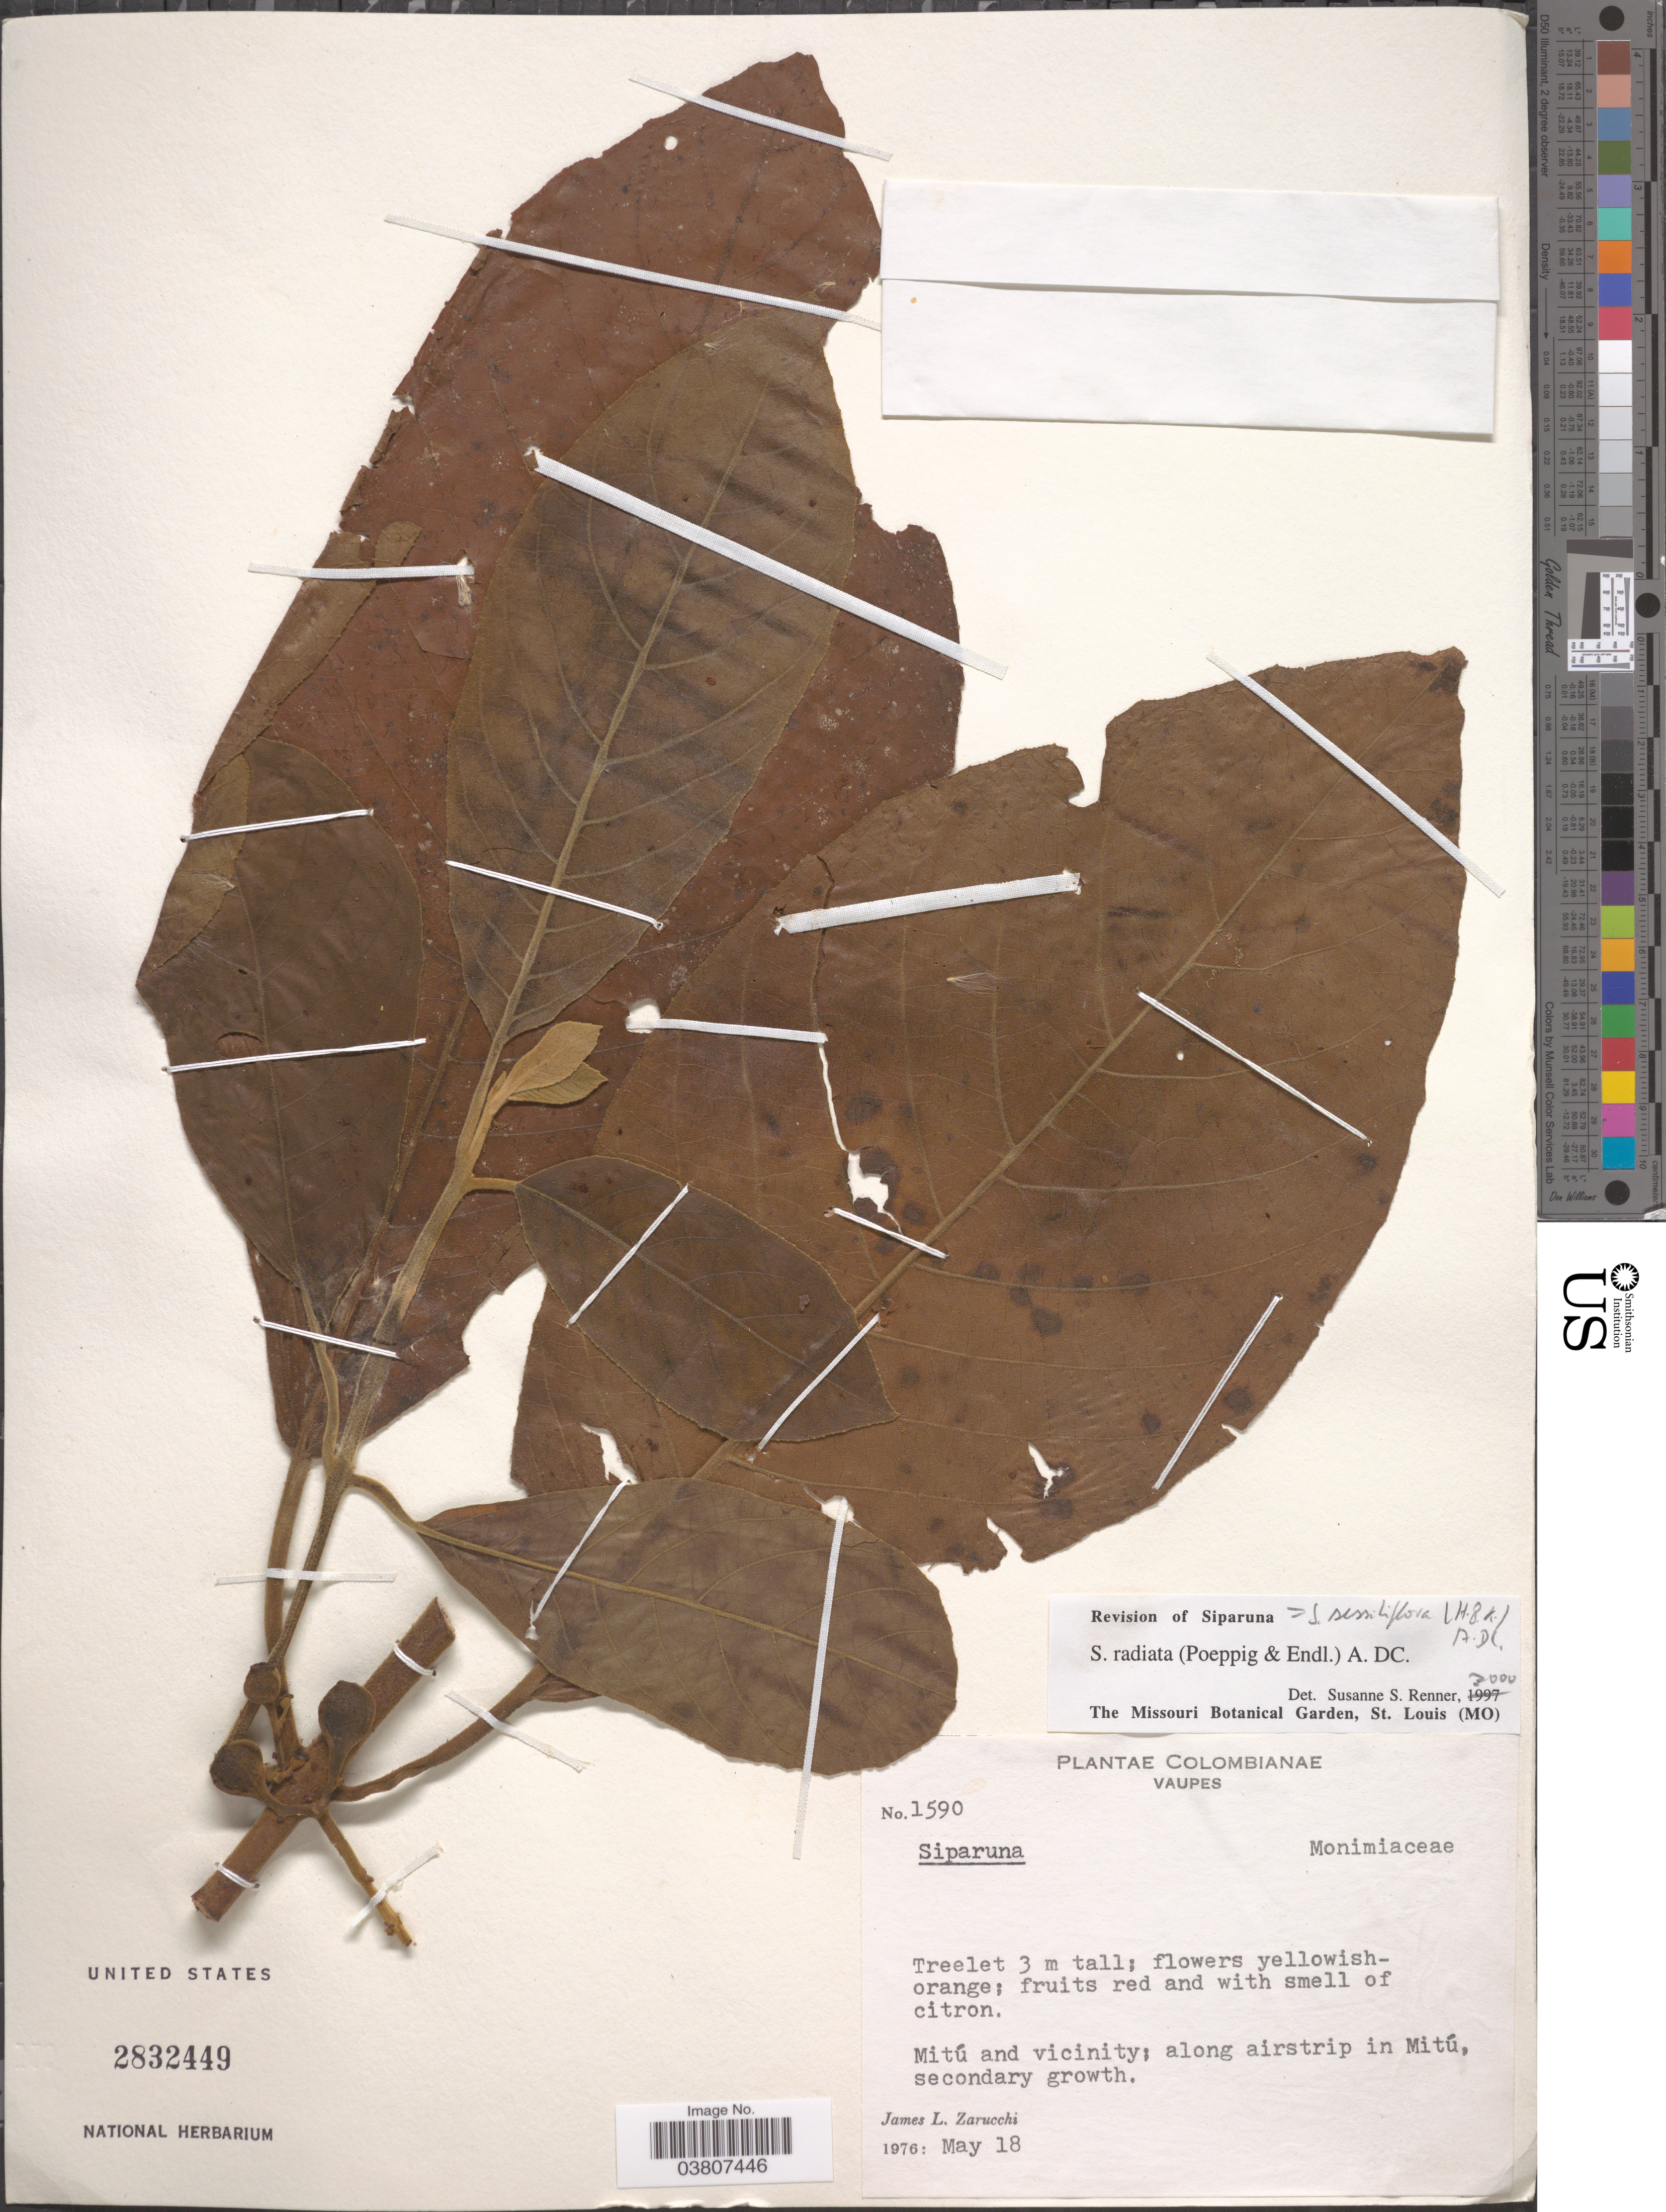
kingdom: Plantae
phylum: Tracheophyta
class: Magnoliopsida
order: Laurales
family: Siparunaceae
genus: Siparuna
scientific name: Siparuna sessiliflora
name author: (Kunth) A. DC.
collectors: J. L. Zarucchi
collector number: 1590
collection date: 1976-05-18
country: Colombia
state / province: Vaupés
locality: Mitú and vicinity; along airstrip in Mitú.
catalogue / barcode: US 2832449